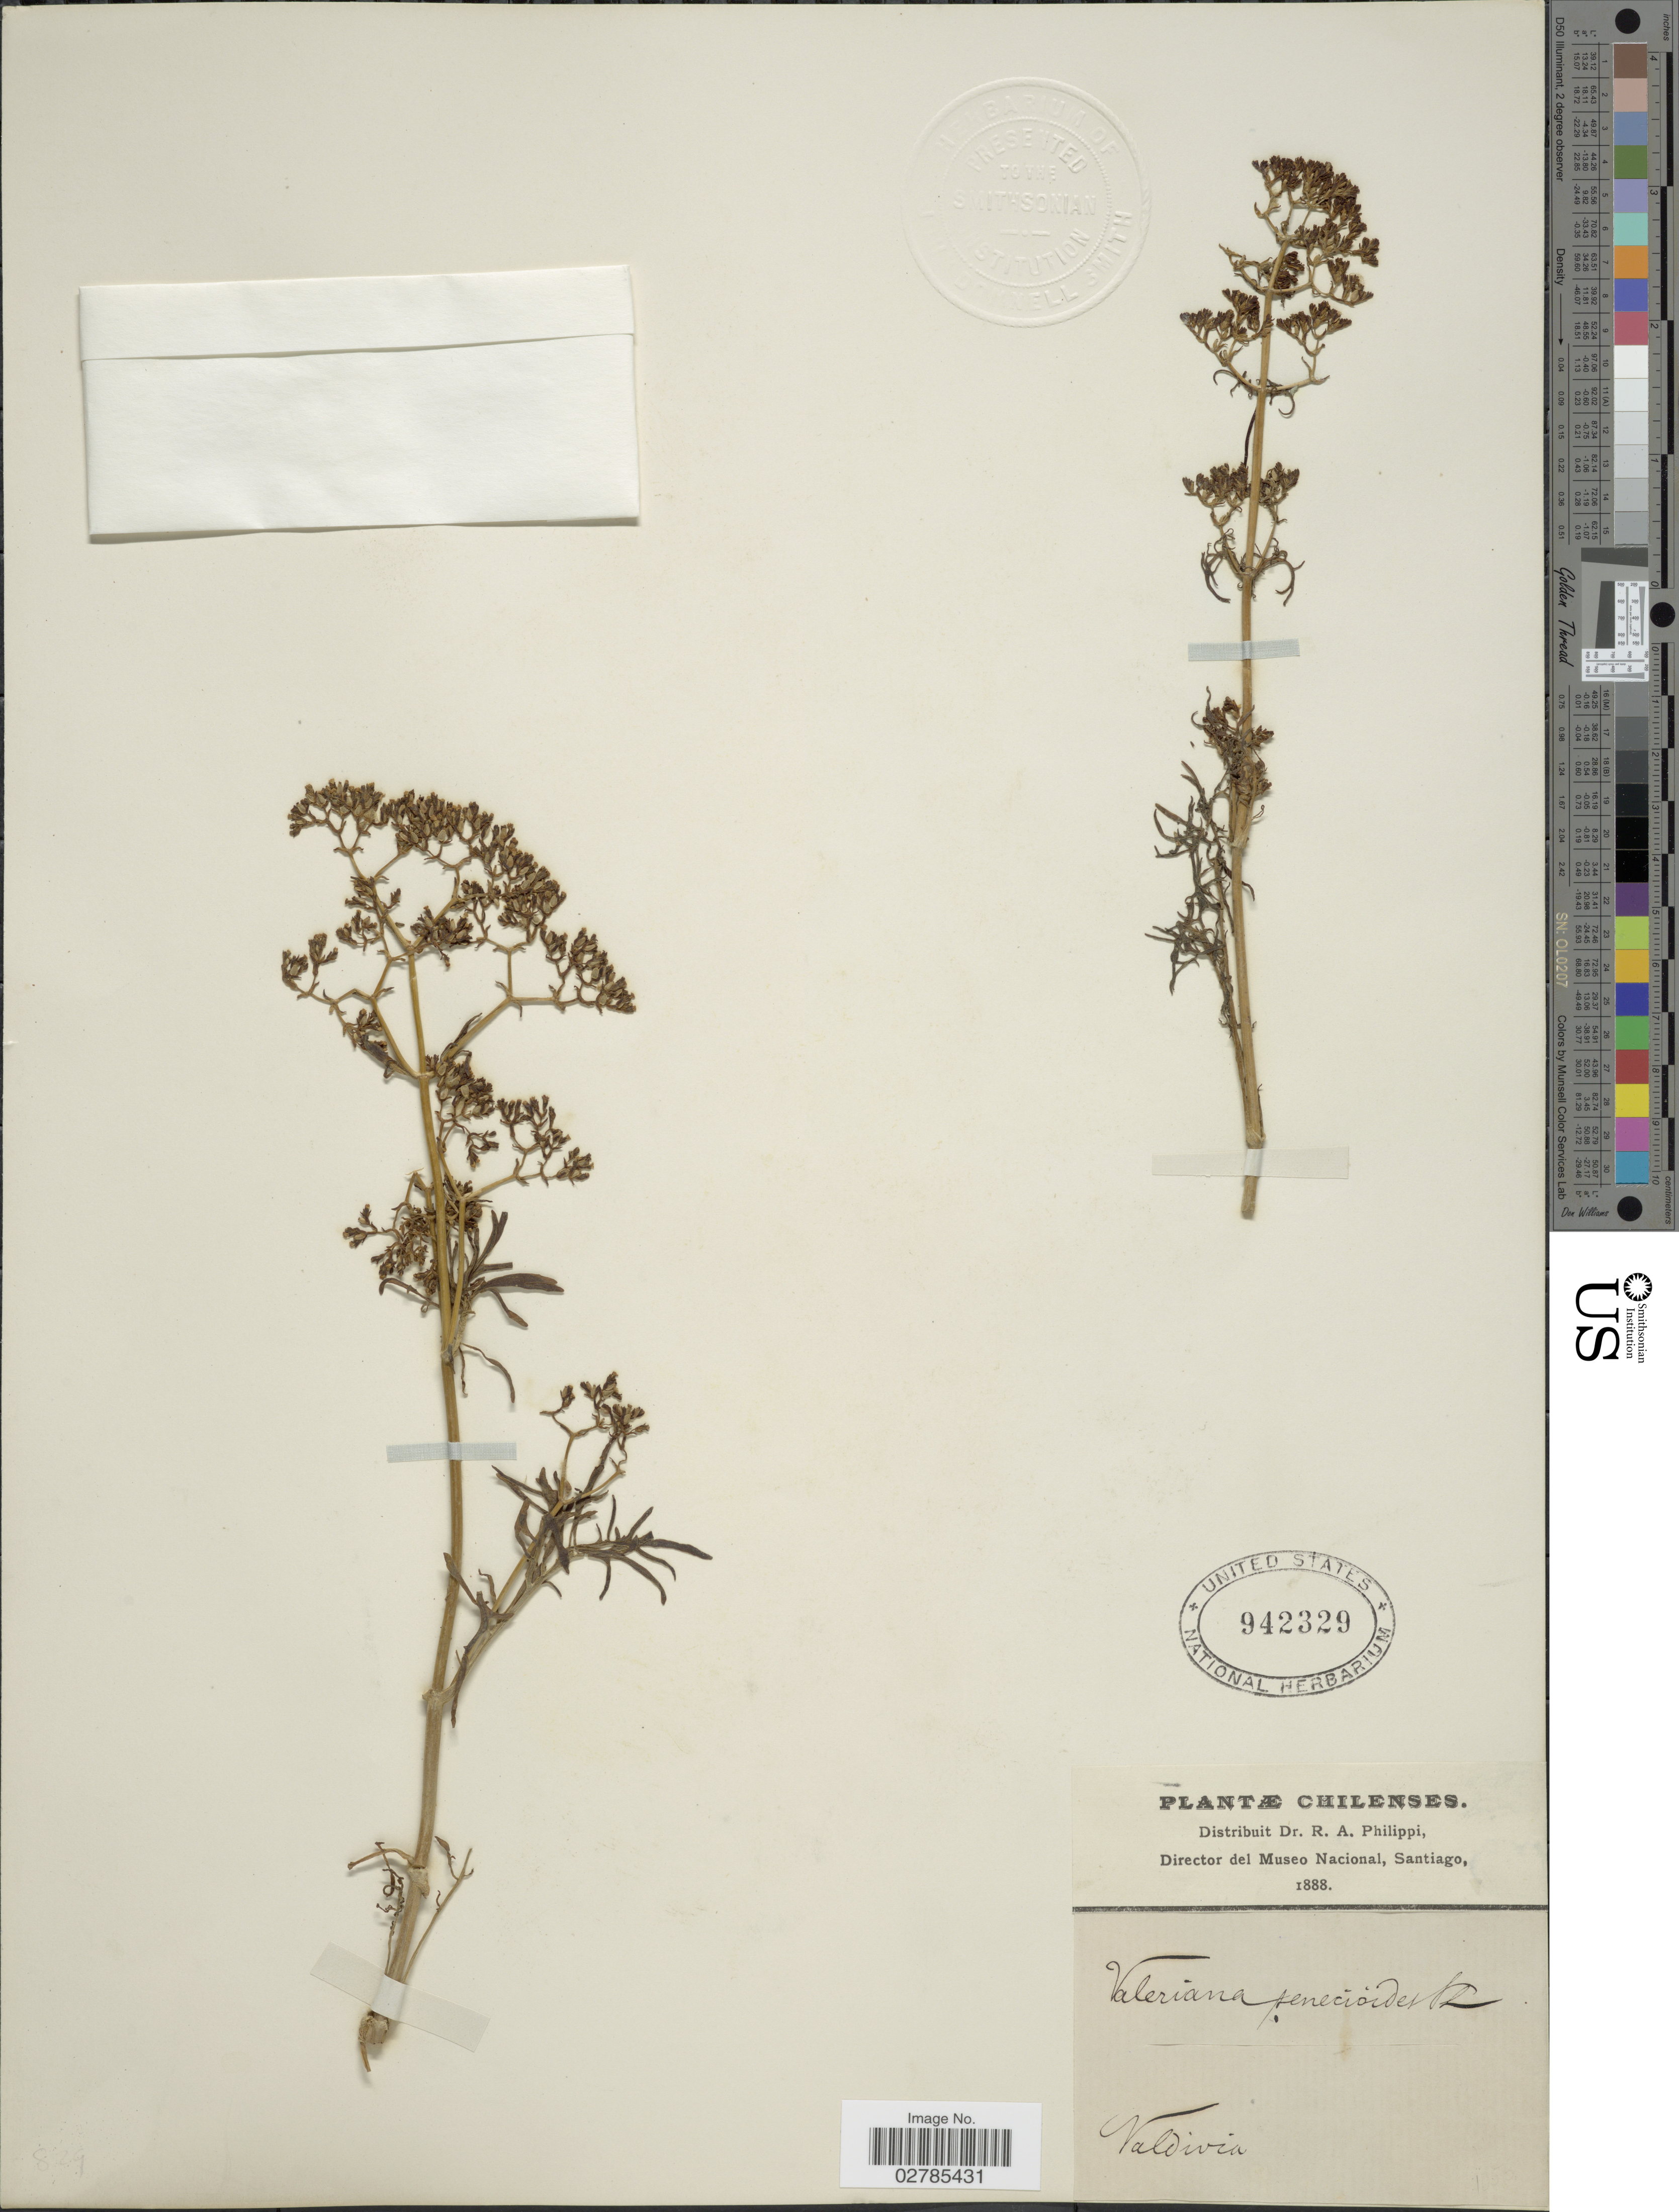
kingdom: Plantae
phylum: Tracheophyta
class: Magnoliopsida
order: Dipsacales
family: Caprifoliaceae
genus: Valeriana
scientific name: Valeriana senecioides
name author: Phil.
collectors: R. A. Philippi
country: Chile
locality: Valdivia.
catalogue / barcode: US 942329